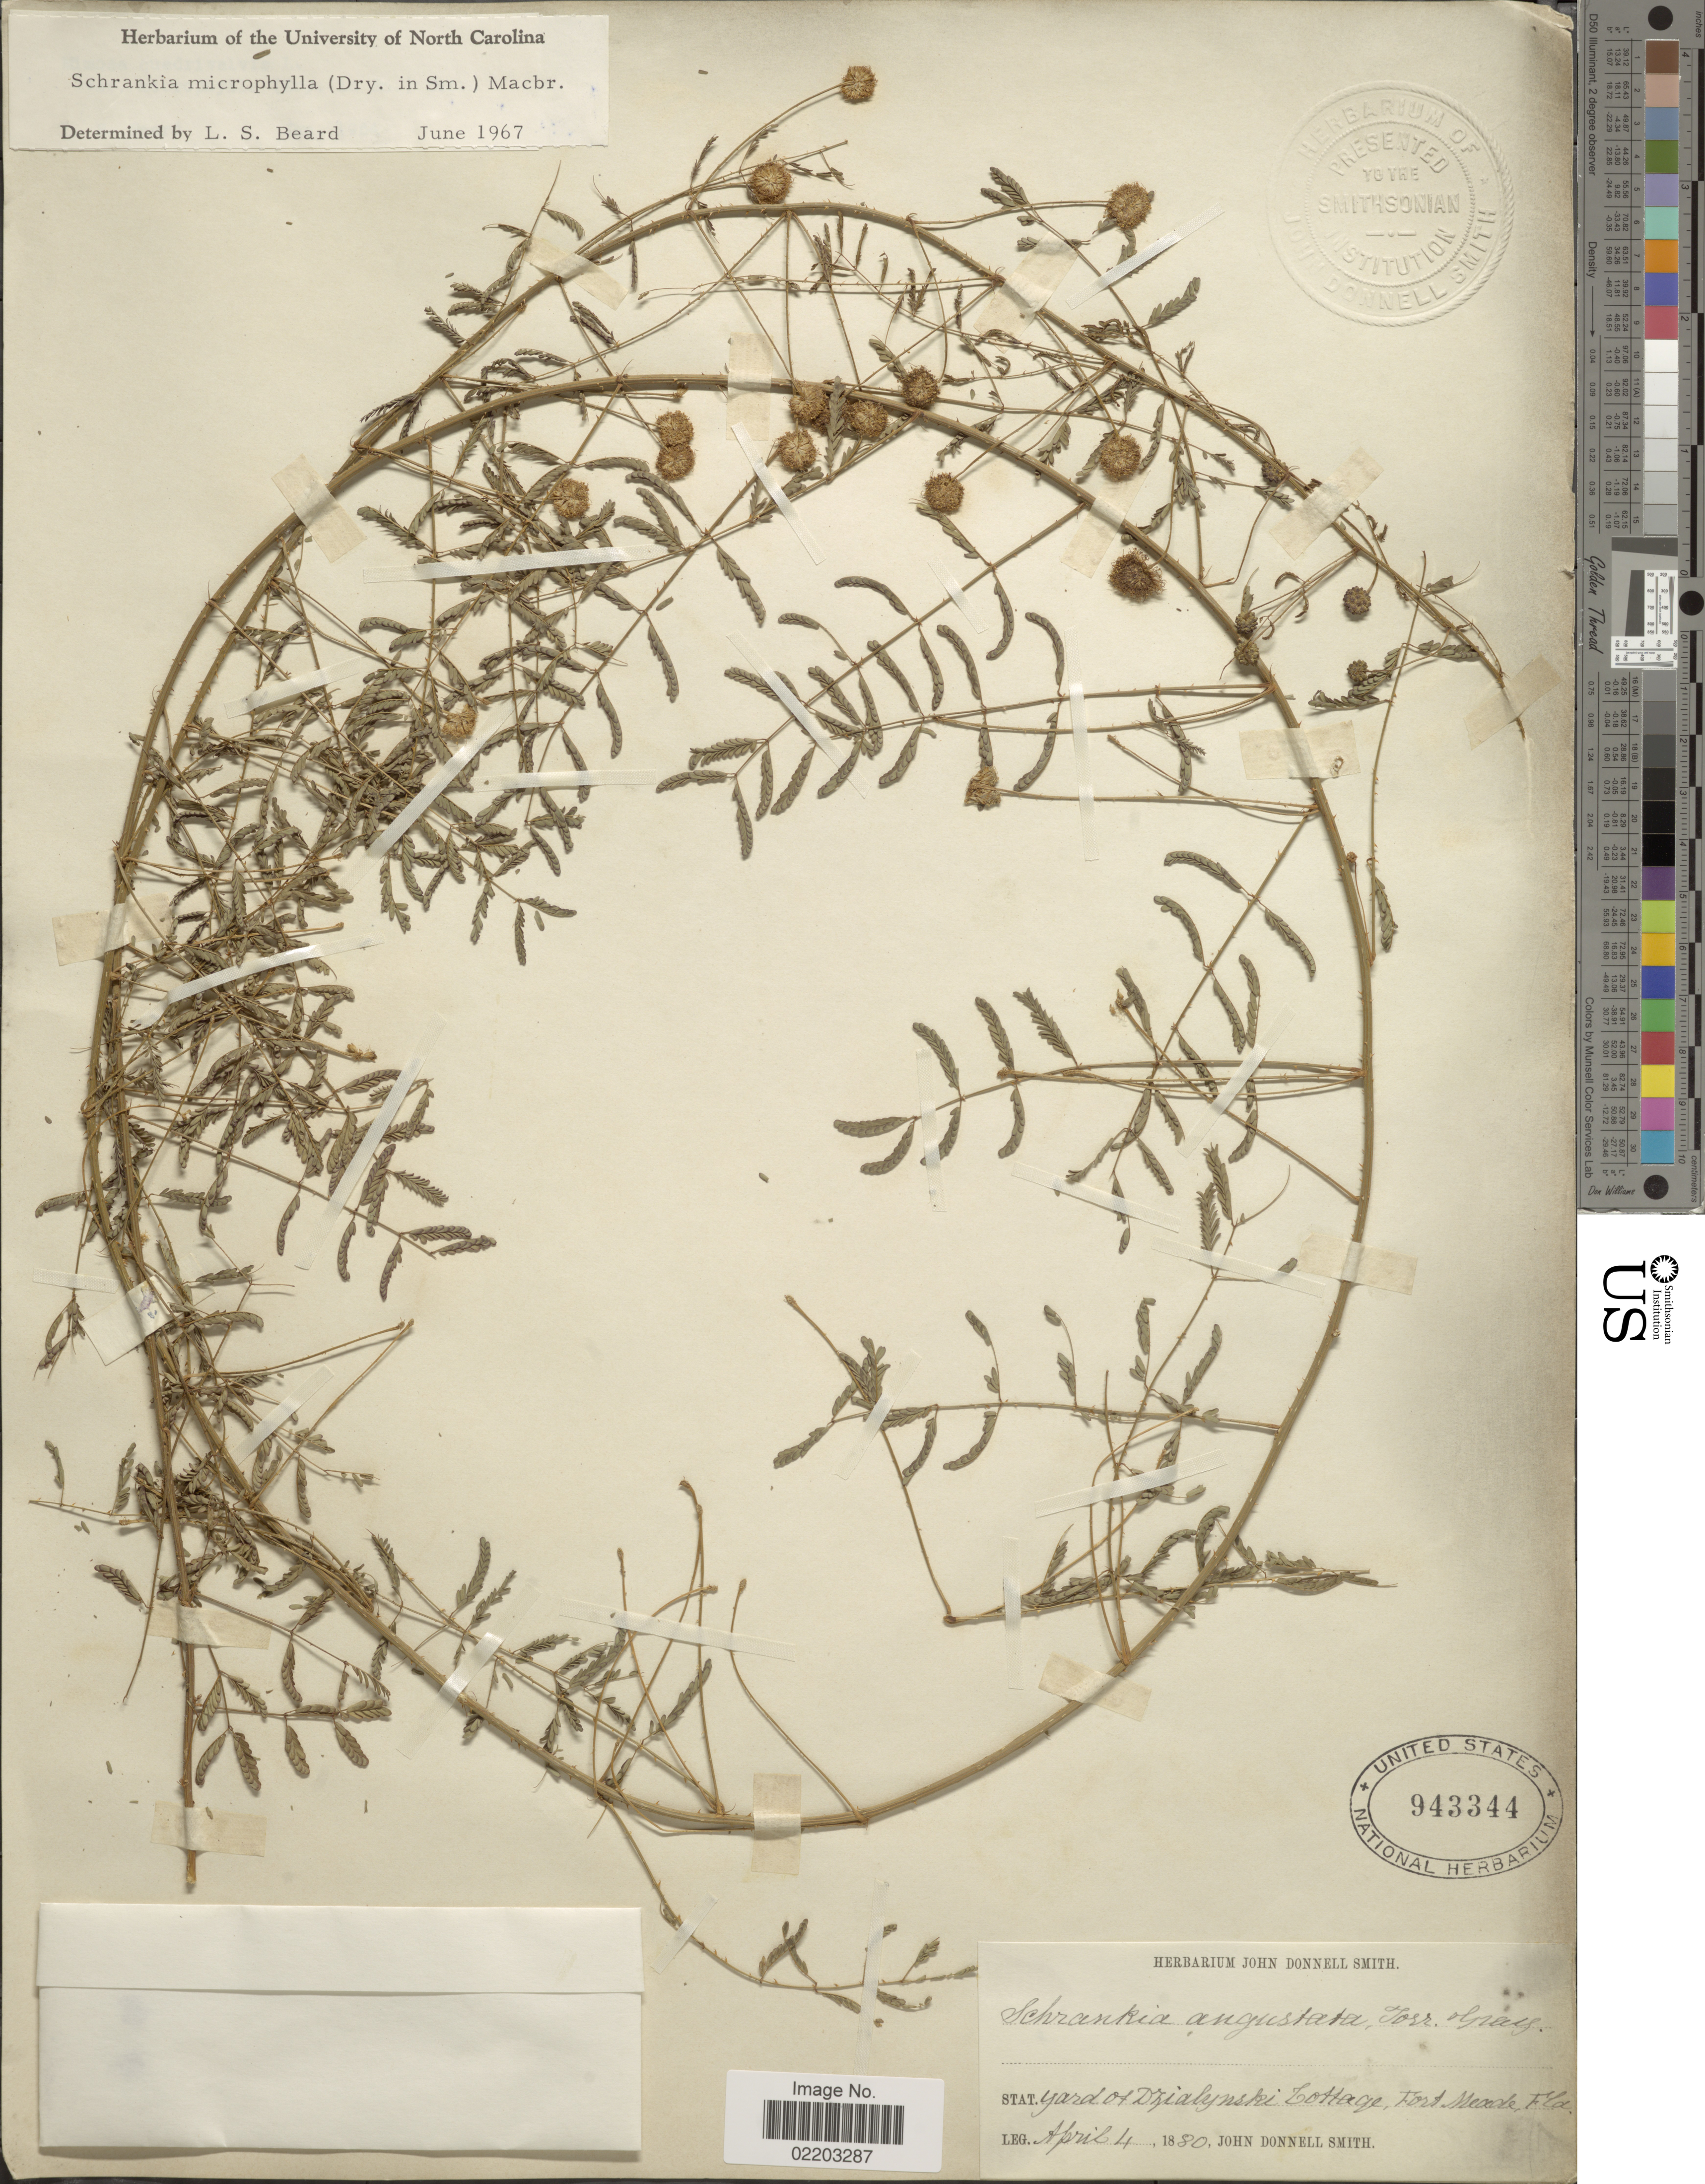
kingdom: Plantae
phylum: Tracheophyta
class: Magnoliopsida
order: Fabales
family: Fabaceae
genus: Mimosa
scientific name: Mimosa microphylla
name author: Dryand.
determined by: Strong, M. T., (US), Smithsonian Institution - National Museum of Natural History (UNITED STATES)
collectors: J. Donnell Smith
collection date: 1880-04-04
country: United States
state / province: Florida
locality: Yard of Dzialynski Cottage, Fort Meade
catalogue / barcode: US 943344